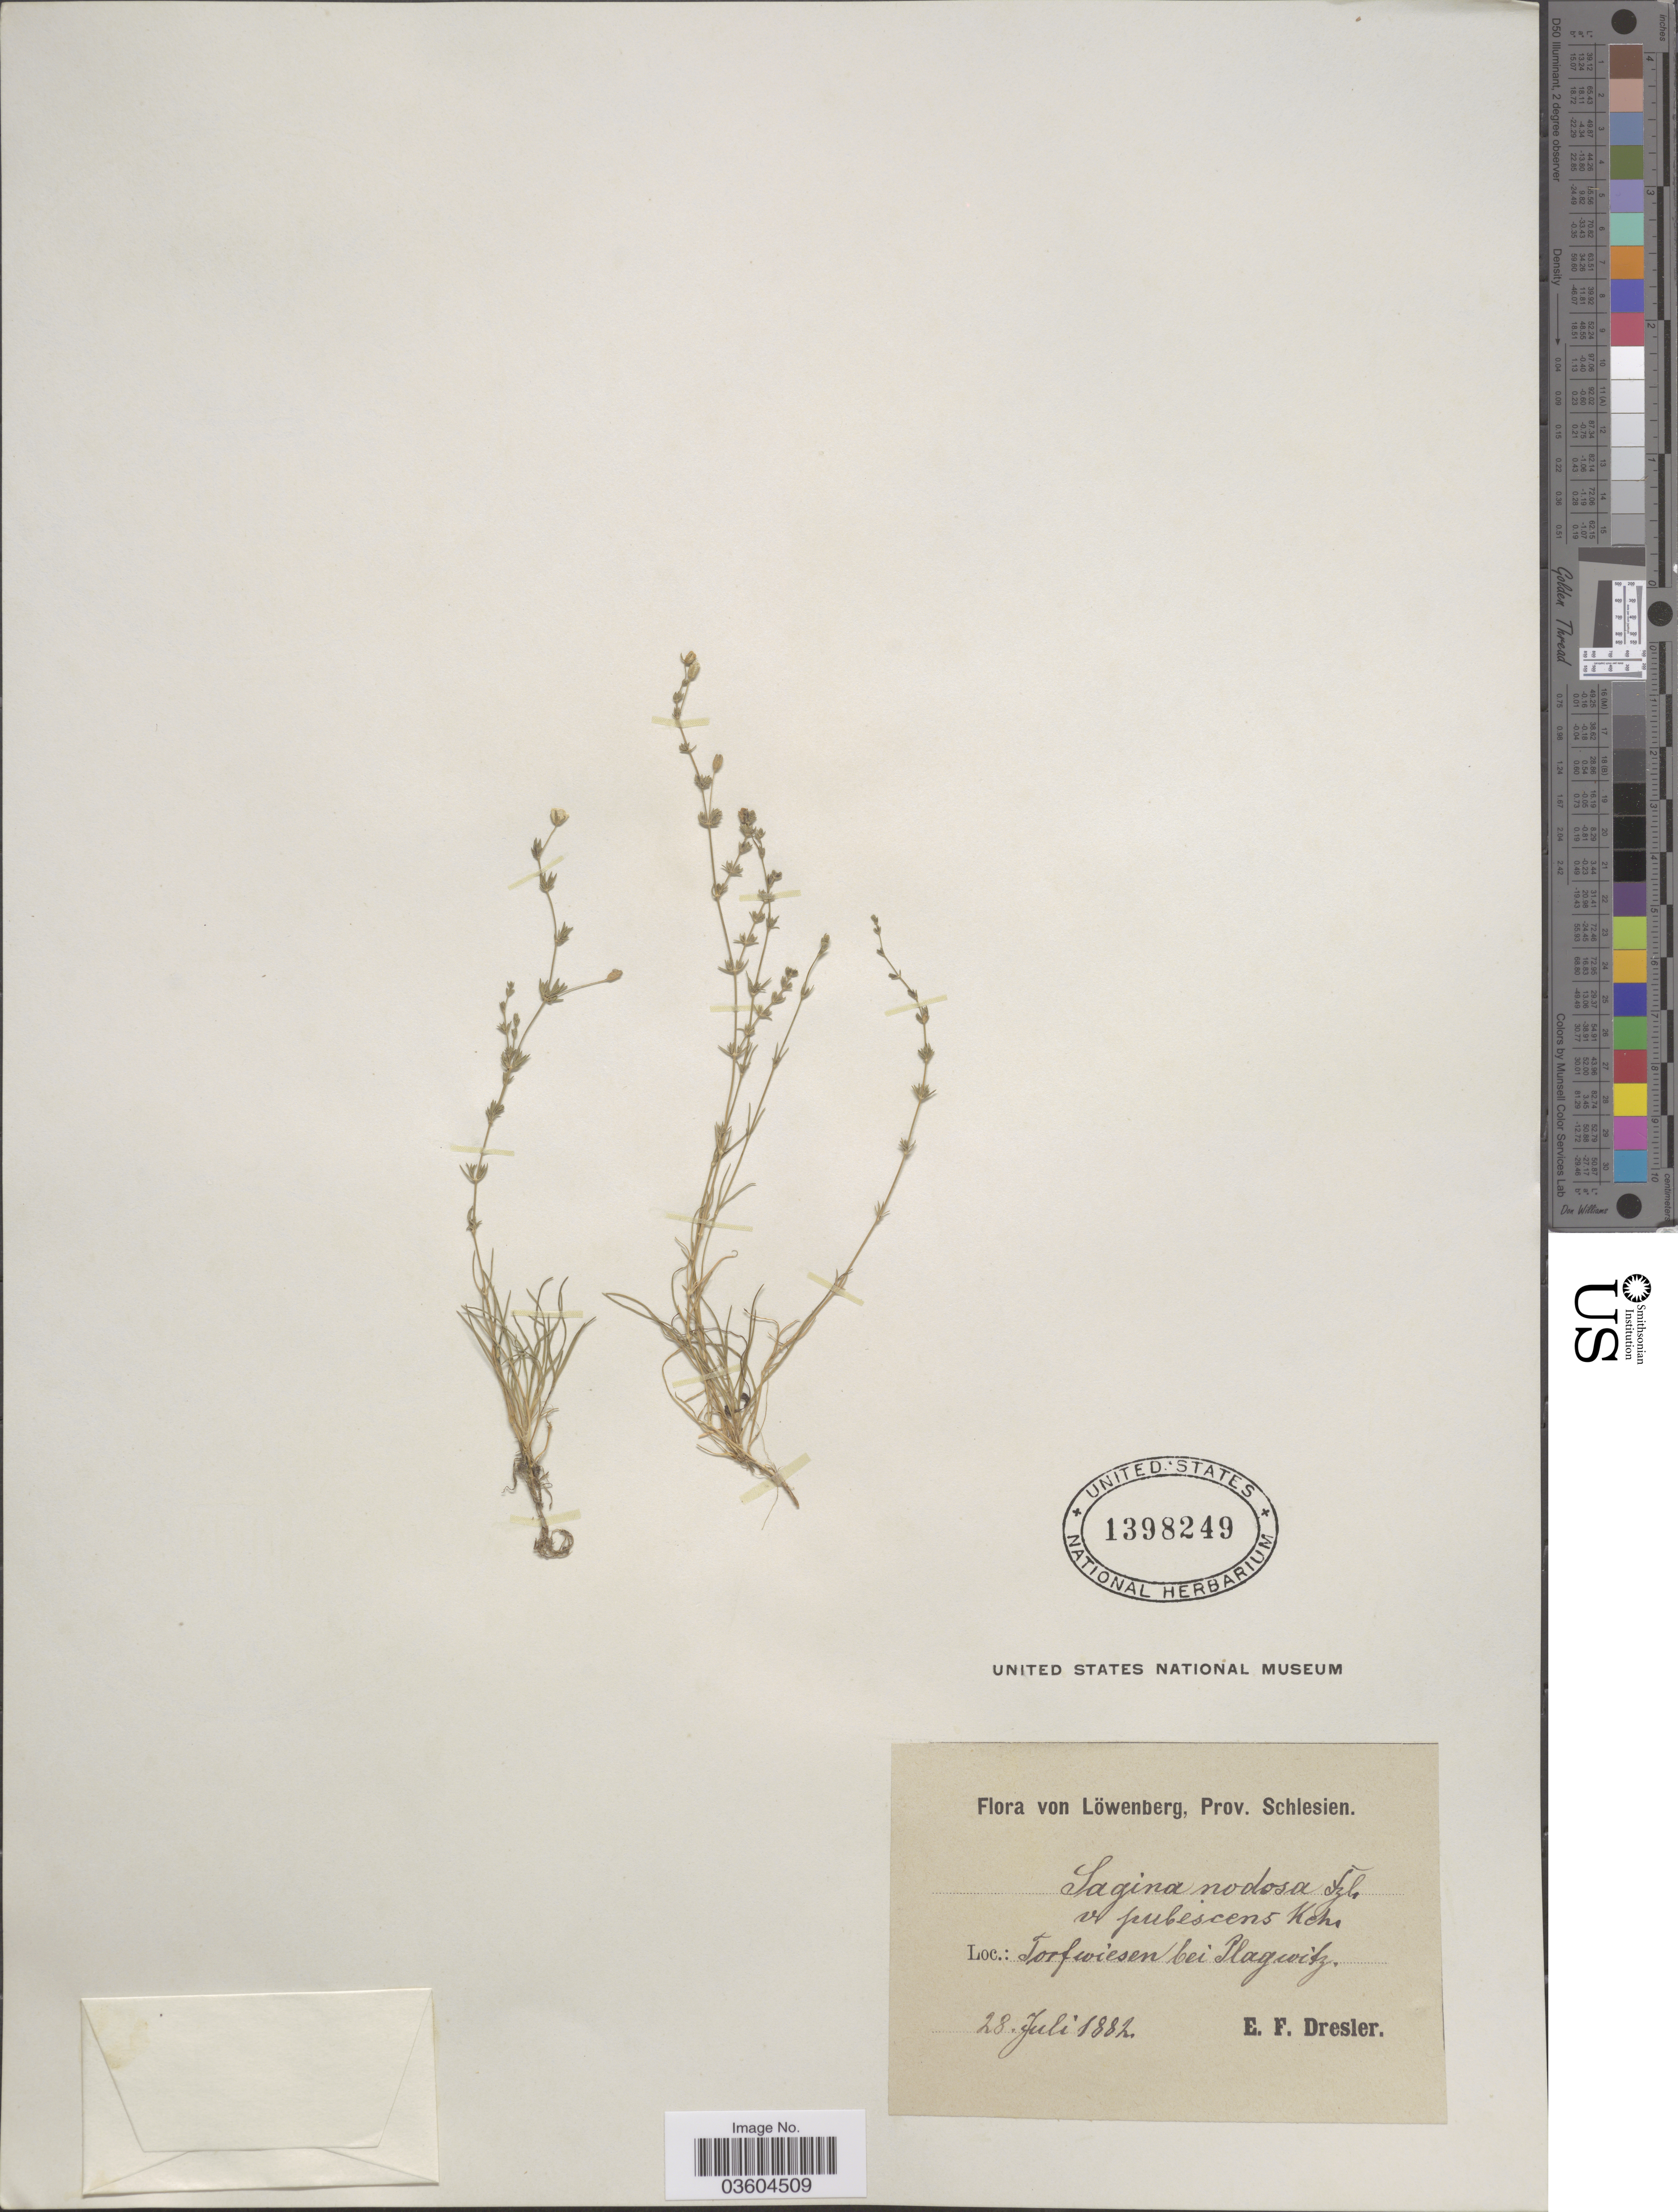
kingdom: Plantae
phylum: Tracheophyta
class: Magnoliopsida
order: Caryophyllales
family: Caryophyllaceae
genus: Sagina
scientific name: Sagina nodosa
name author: (L.) Fenzl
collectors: E. Dresler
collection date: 1882-07-28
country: Poland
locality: Löwenberg, Prov. Schlesien. Torfwiesen bei Plagwitz.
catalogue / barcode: US 1398249